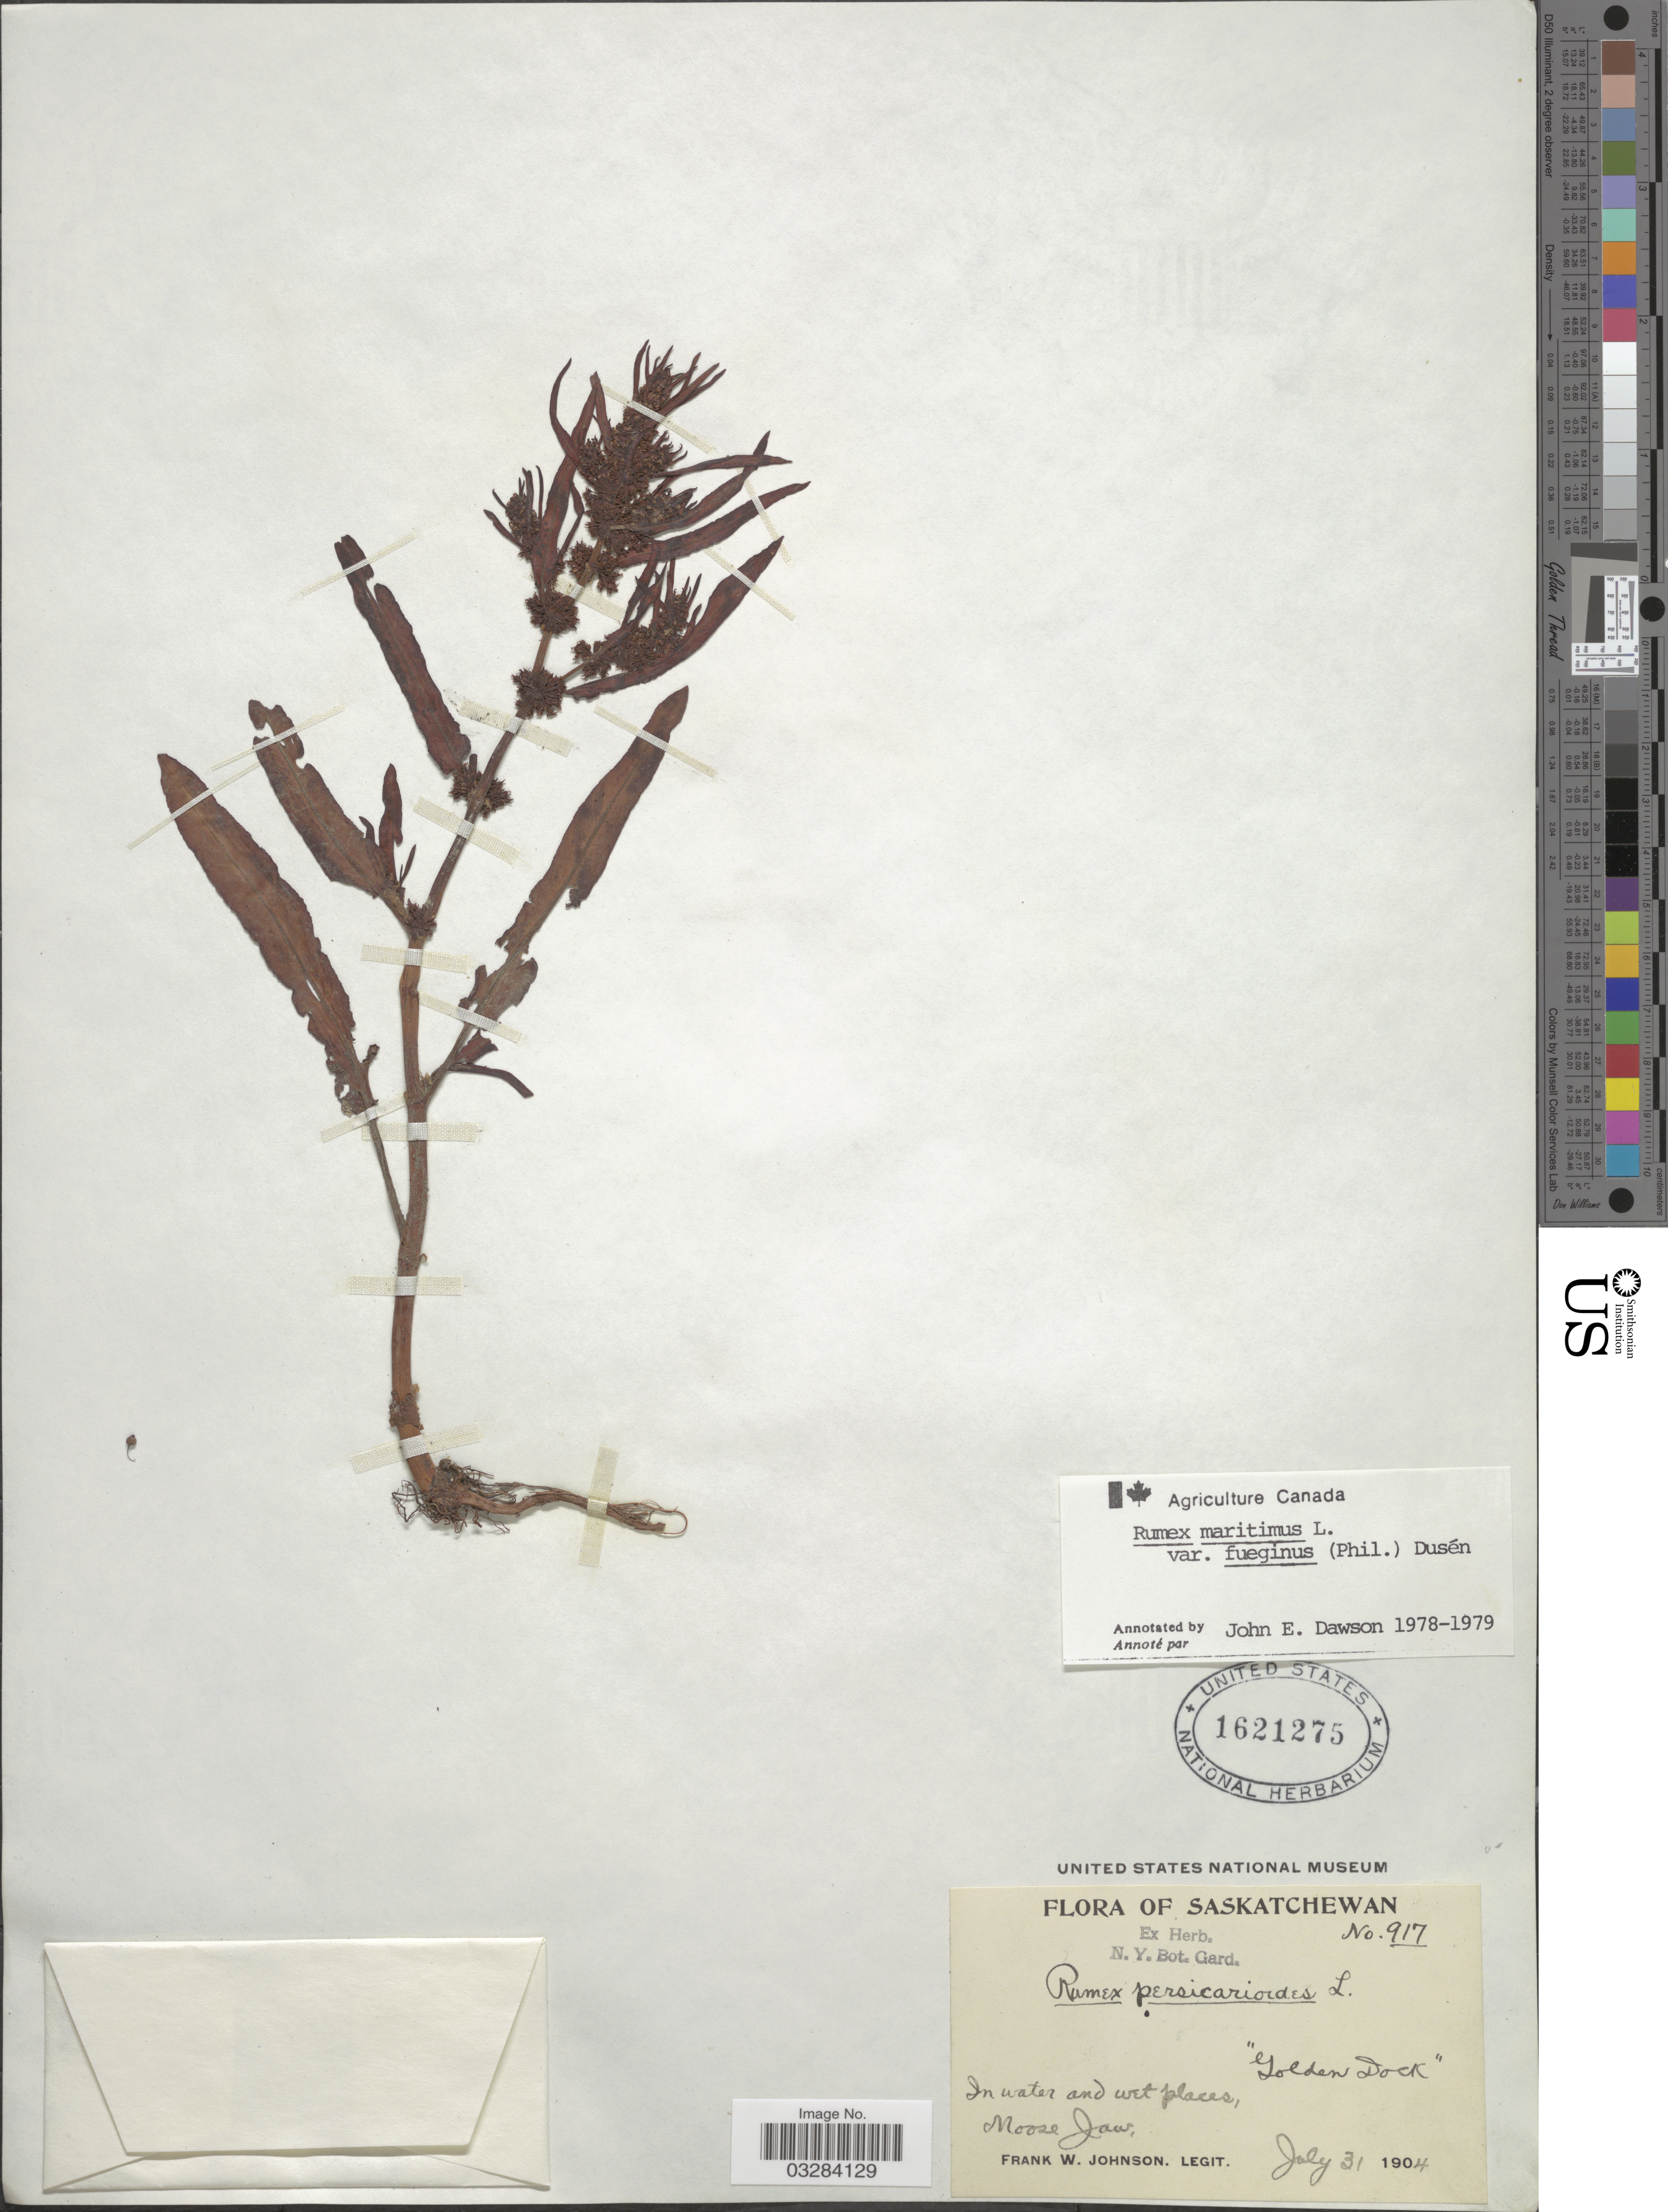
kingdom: Plantae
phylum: Tracheophyta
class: Magnoliopsida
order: Caryophyllales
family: Polygonaceae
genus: Rumex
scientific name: Rumex maritimus var. fueginus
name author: (Phil.) Dusén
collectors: F. W. Johnson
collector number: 917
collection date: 1904-07-31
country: Canada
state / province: Saskatchewan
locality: Moose Jaw.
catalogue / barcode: US 1621275